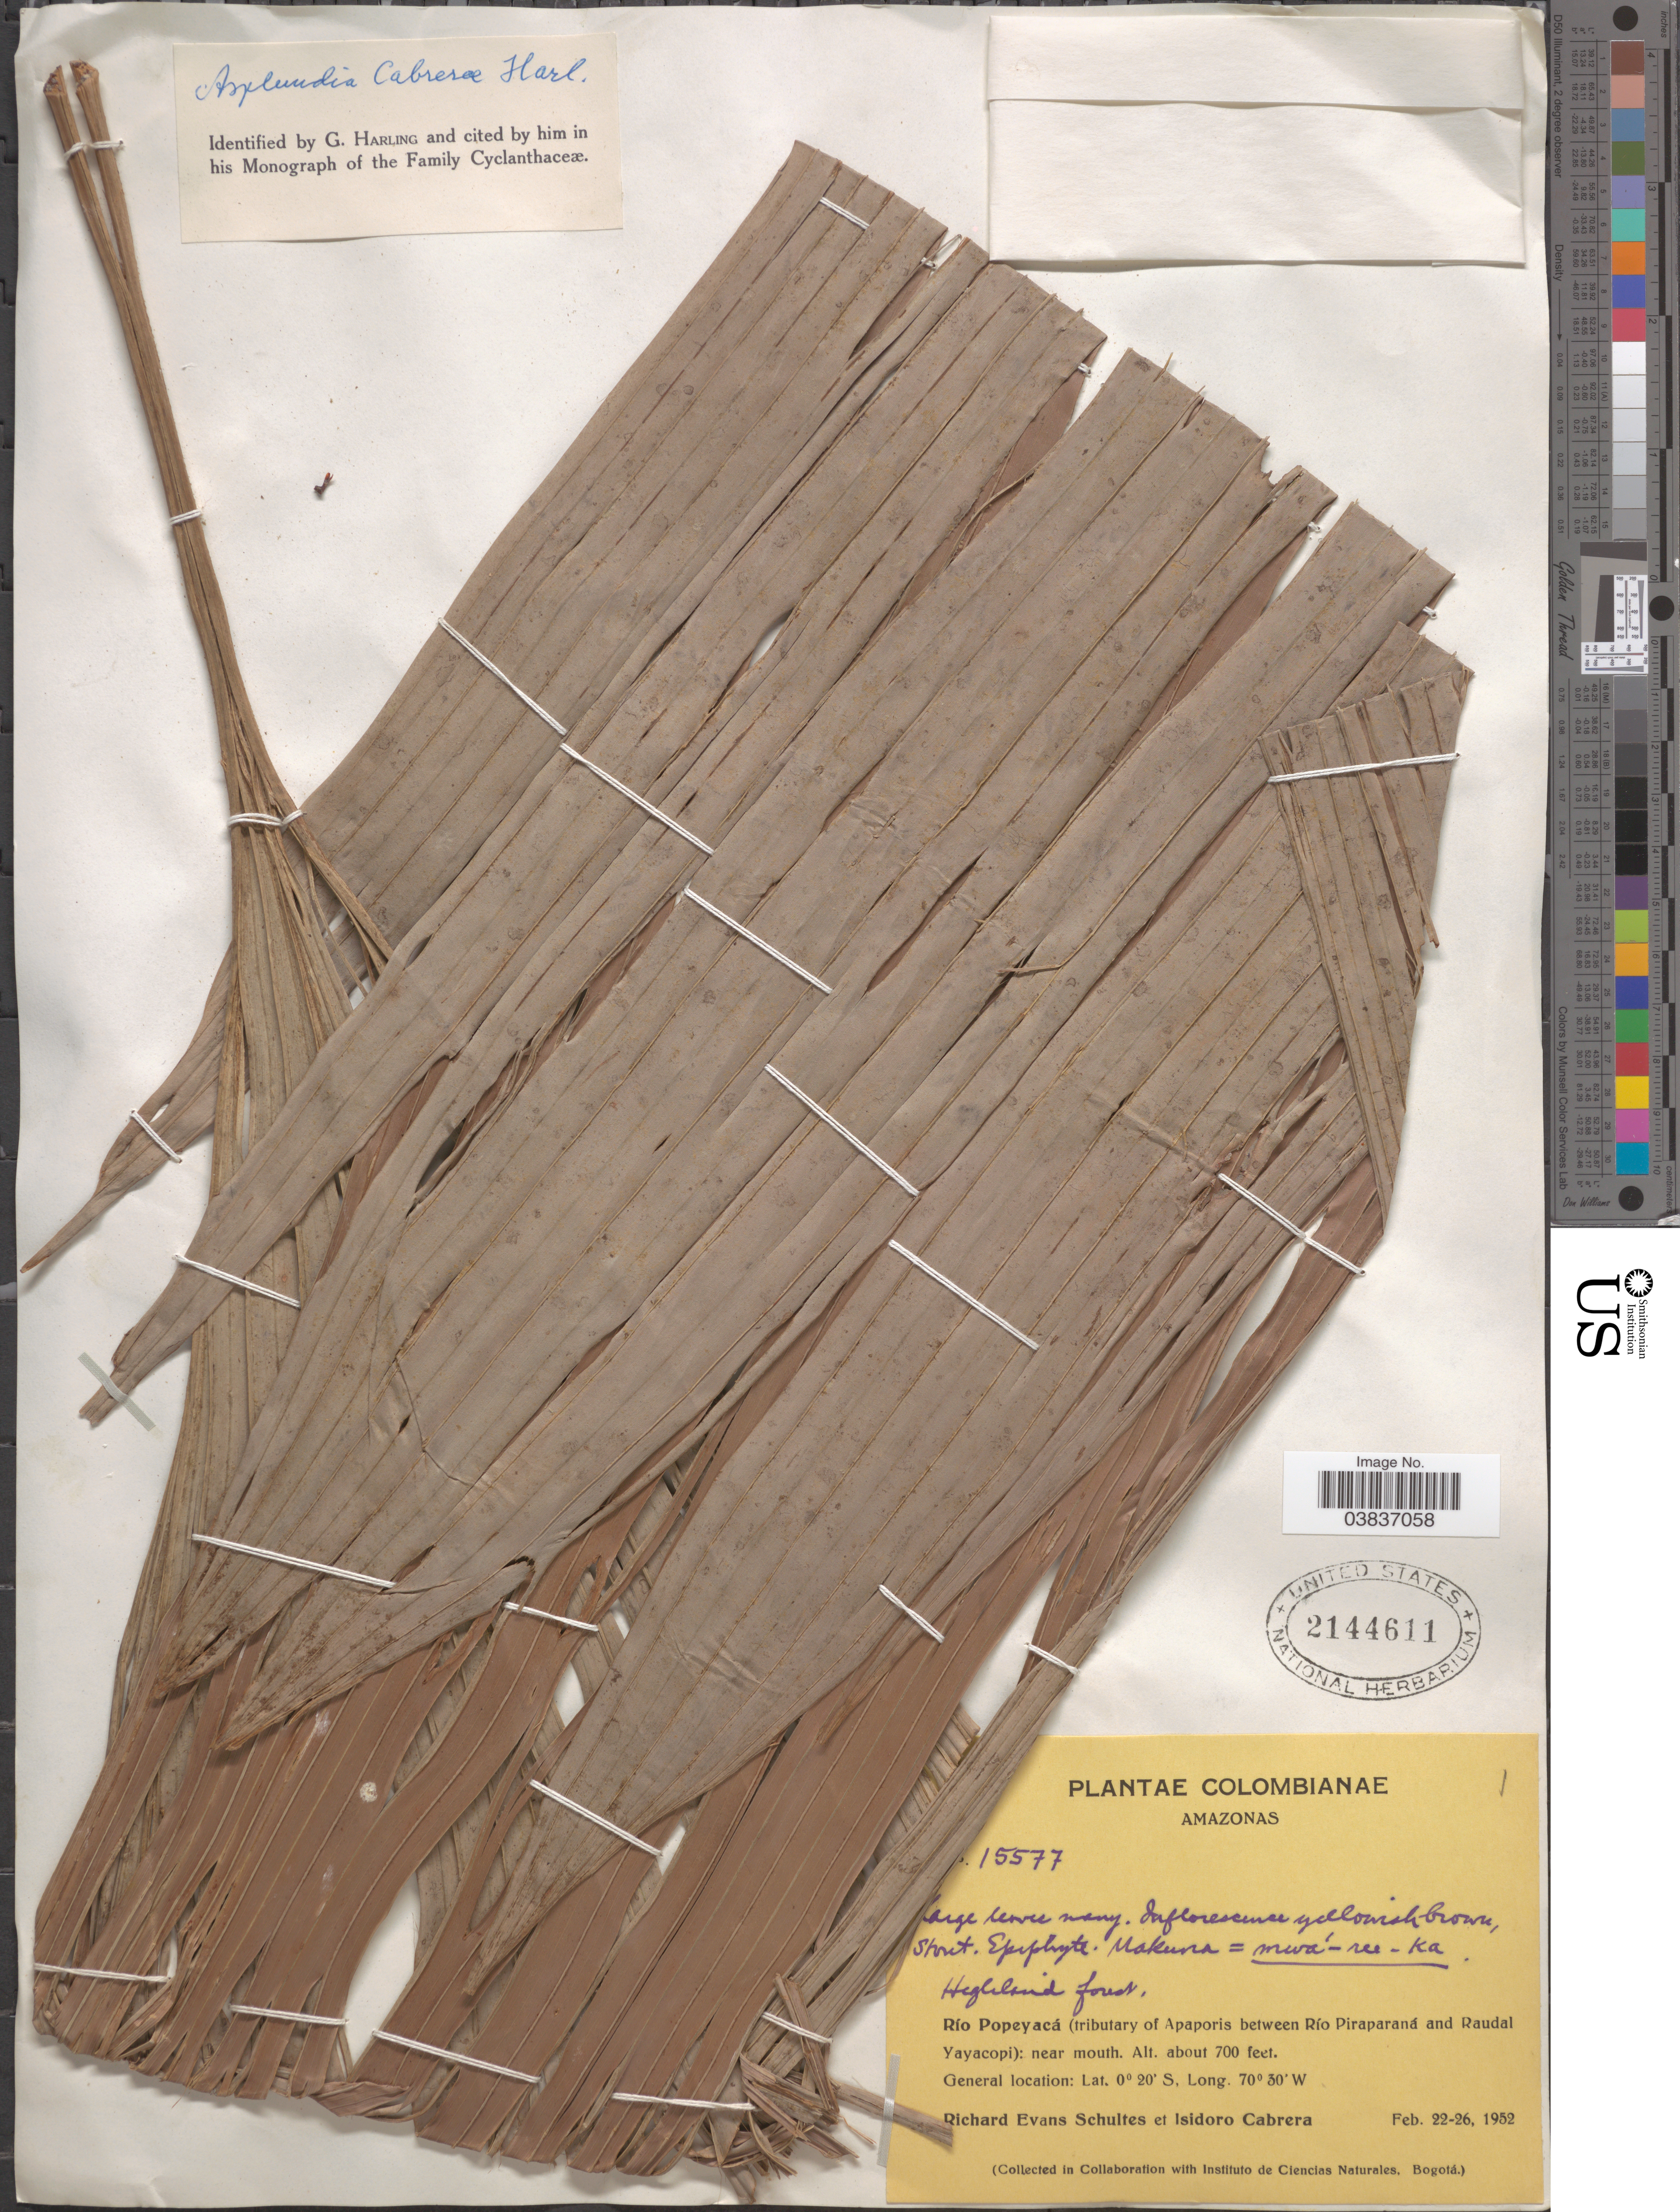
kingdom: Plantae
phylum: Tracheophyta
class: Liliopsida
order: Pandanales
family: Cyclanthaceae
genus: Asplundia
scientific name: Asplundia cabrerae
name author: Harling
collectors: R. E. Schultes & I. Cabrera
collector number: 15577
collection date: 1952-02-22/1952-02-26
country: Colombia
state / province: Amazônas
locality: Río Popeyacá (tributary of Apaporis between Río Piraparaná and Raudal Yayacopi): near mouth.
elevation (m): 213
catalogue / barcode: US 2144611